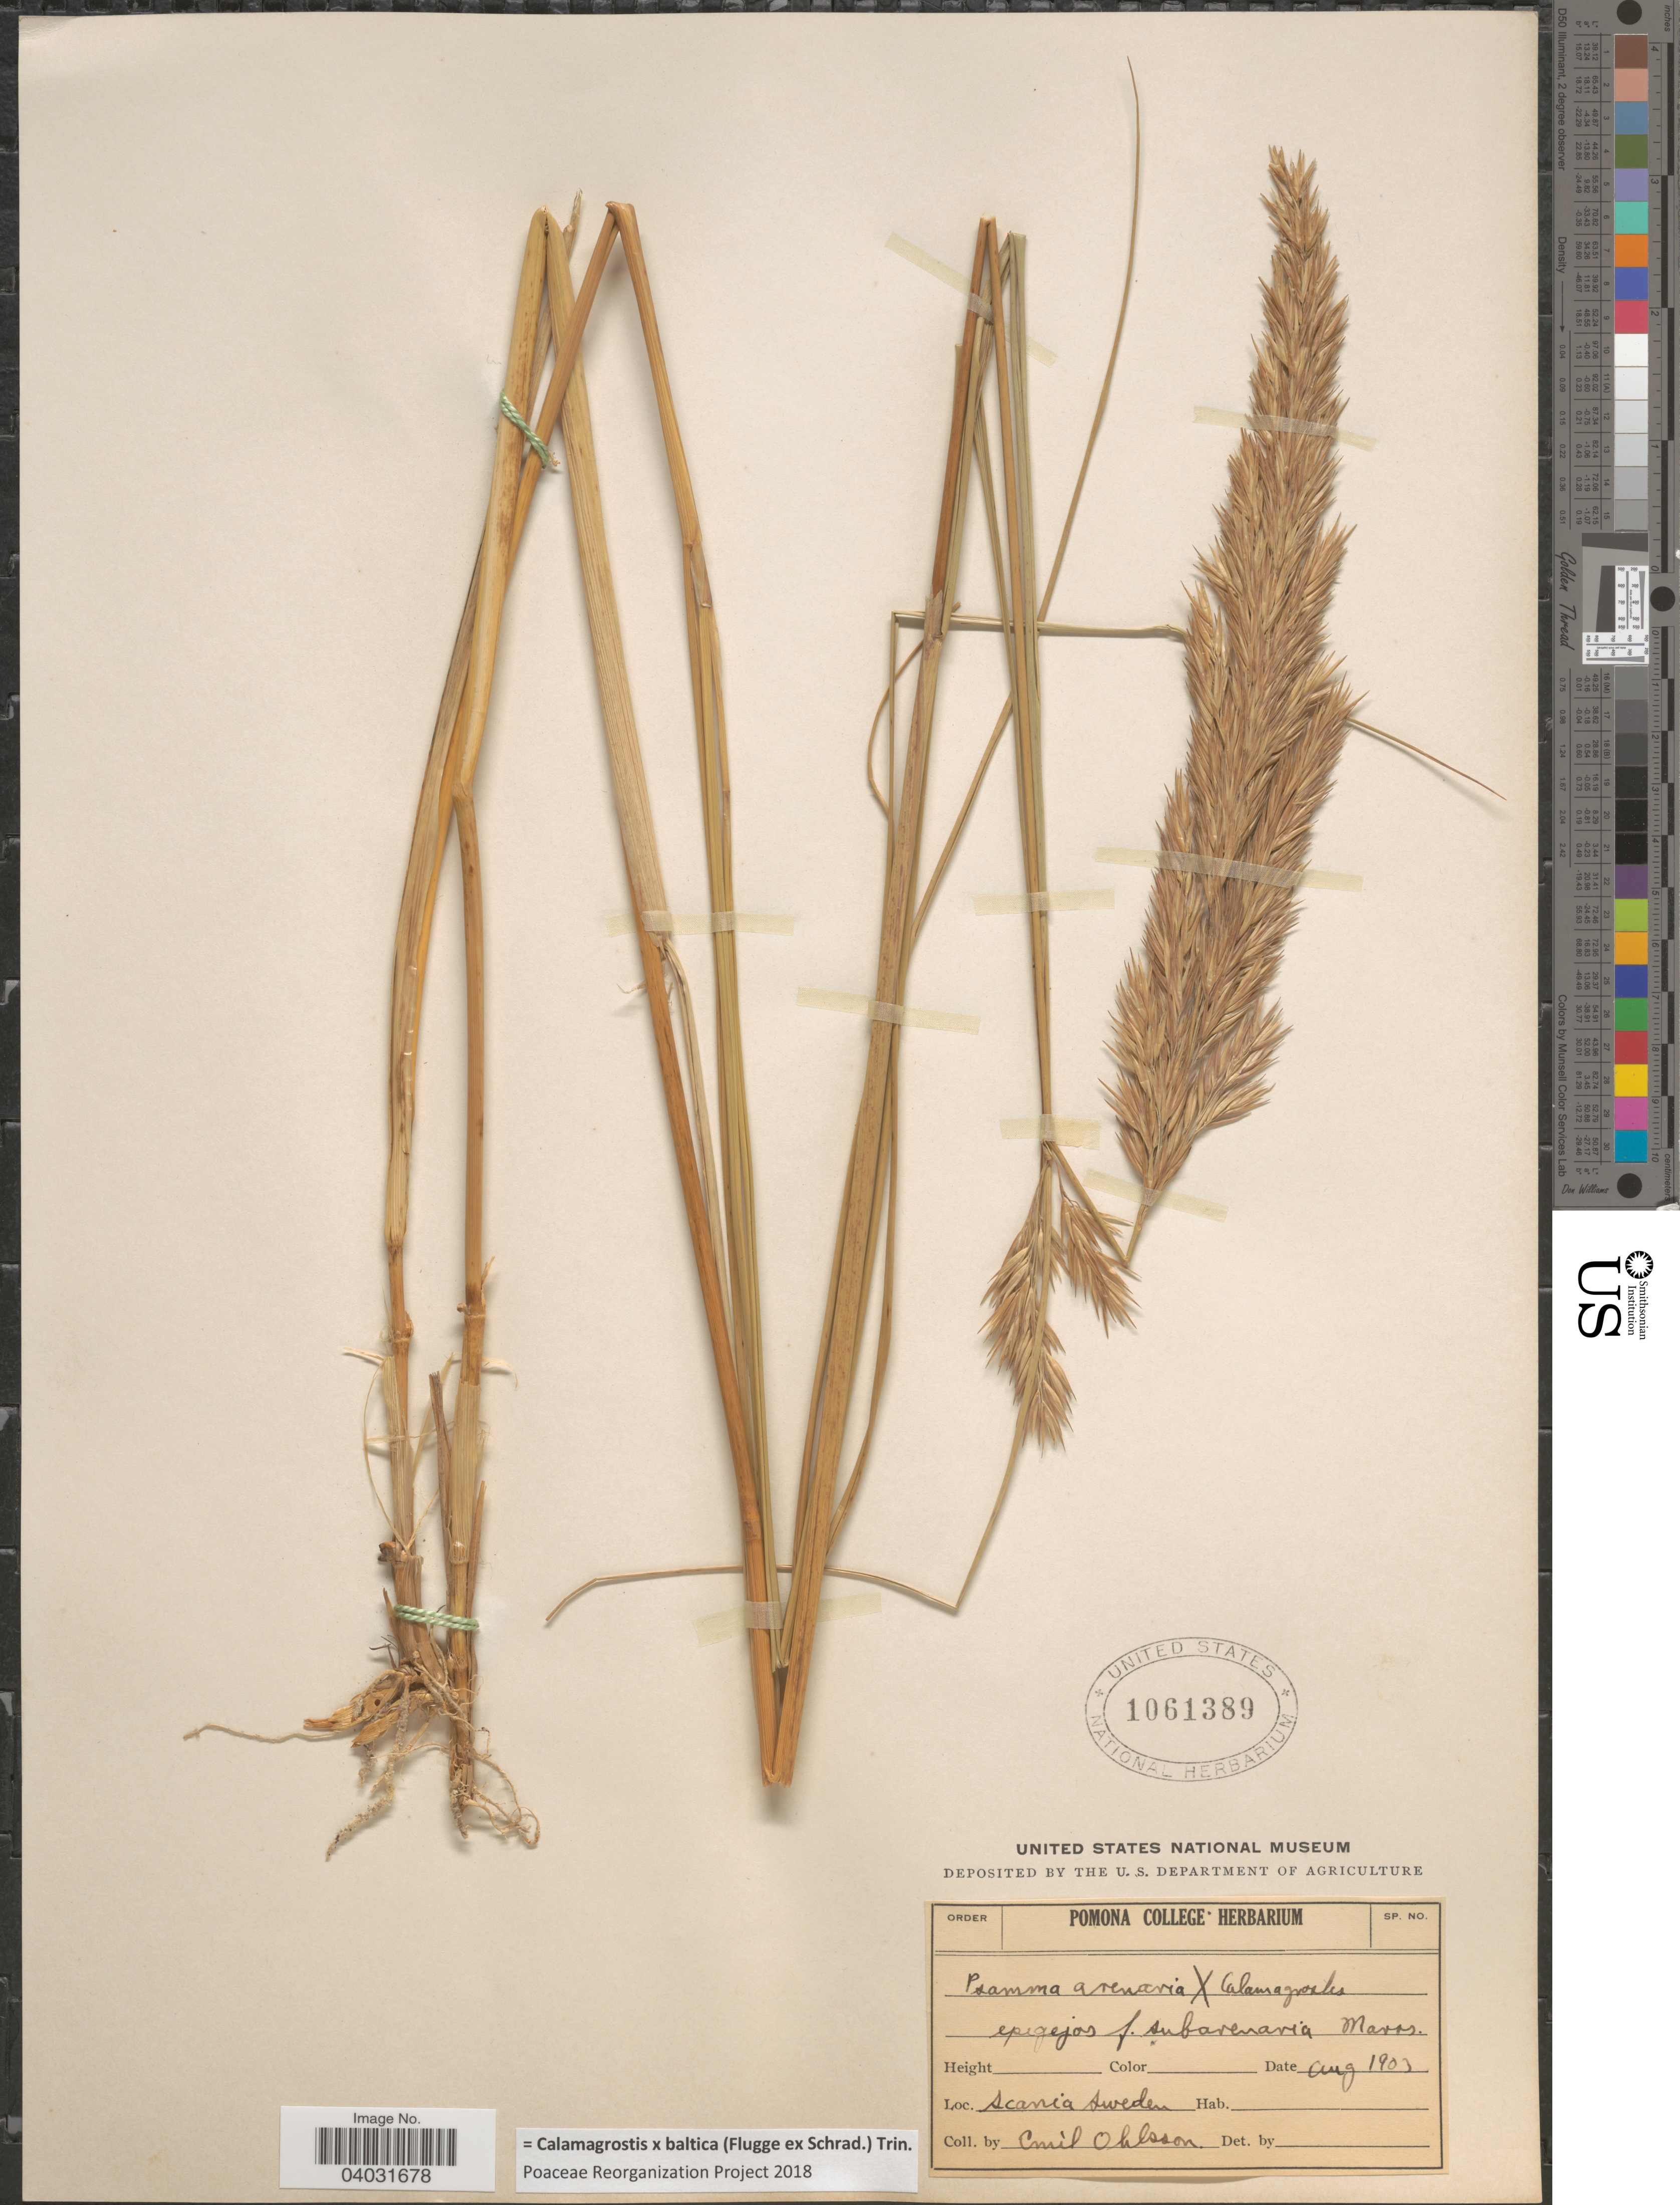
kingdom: Plantae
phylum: Tracheophyta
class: Liliopsida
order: Poales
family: Poaceae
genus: Calamagrostis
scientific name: Calamagrostis x baltica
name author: (Flüggé ex Schrad.) Trin.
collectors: E. Ohlsson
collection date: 1903-08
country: Sweden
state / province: Skåne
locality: Scania.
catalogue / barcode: US 1061389